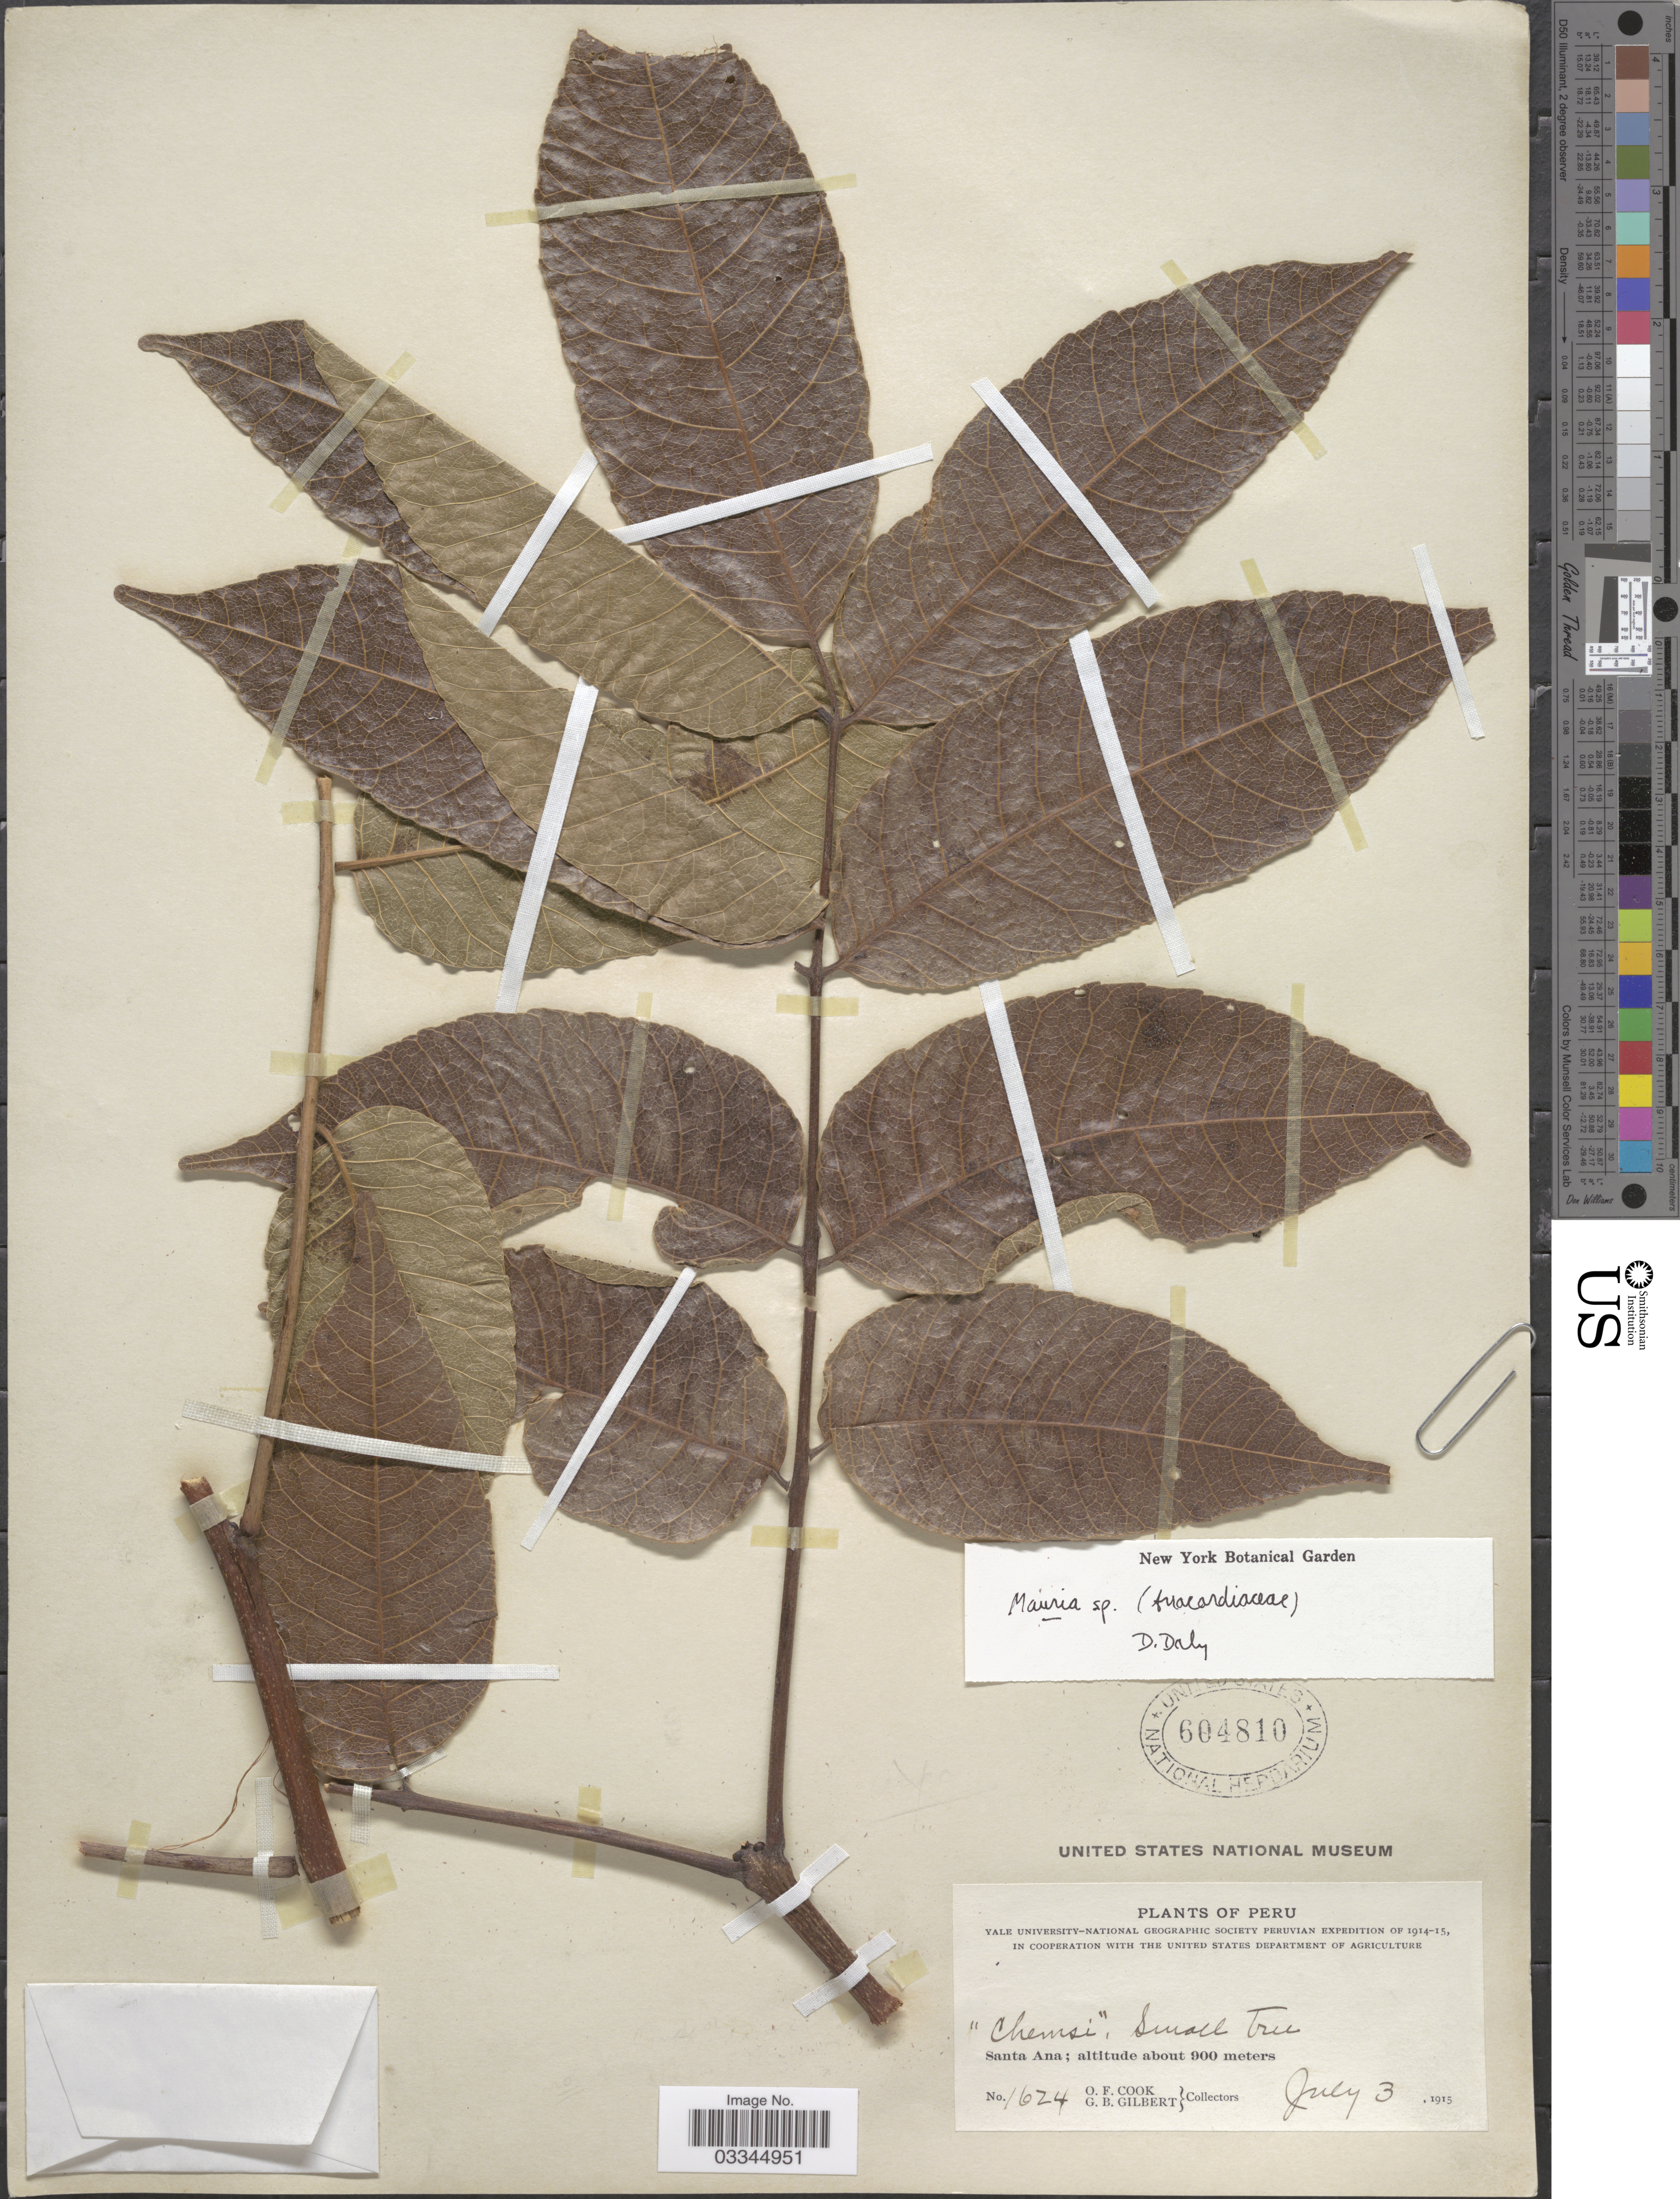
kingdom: Plantae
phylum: Tracheophyta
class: Magnoliopsida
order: Sapindales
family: Anacardiaceae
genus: Mauria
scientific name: Mauria sp.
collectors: O. F. Cook & G. B. Gilbert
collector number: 1624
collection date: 1915-07-03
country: Peru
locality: Santa Ana.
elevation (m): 900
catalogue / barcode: US 604810